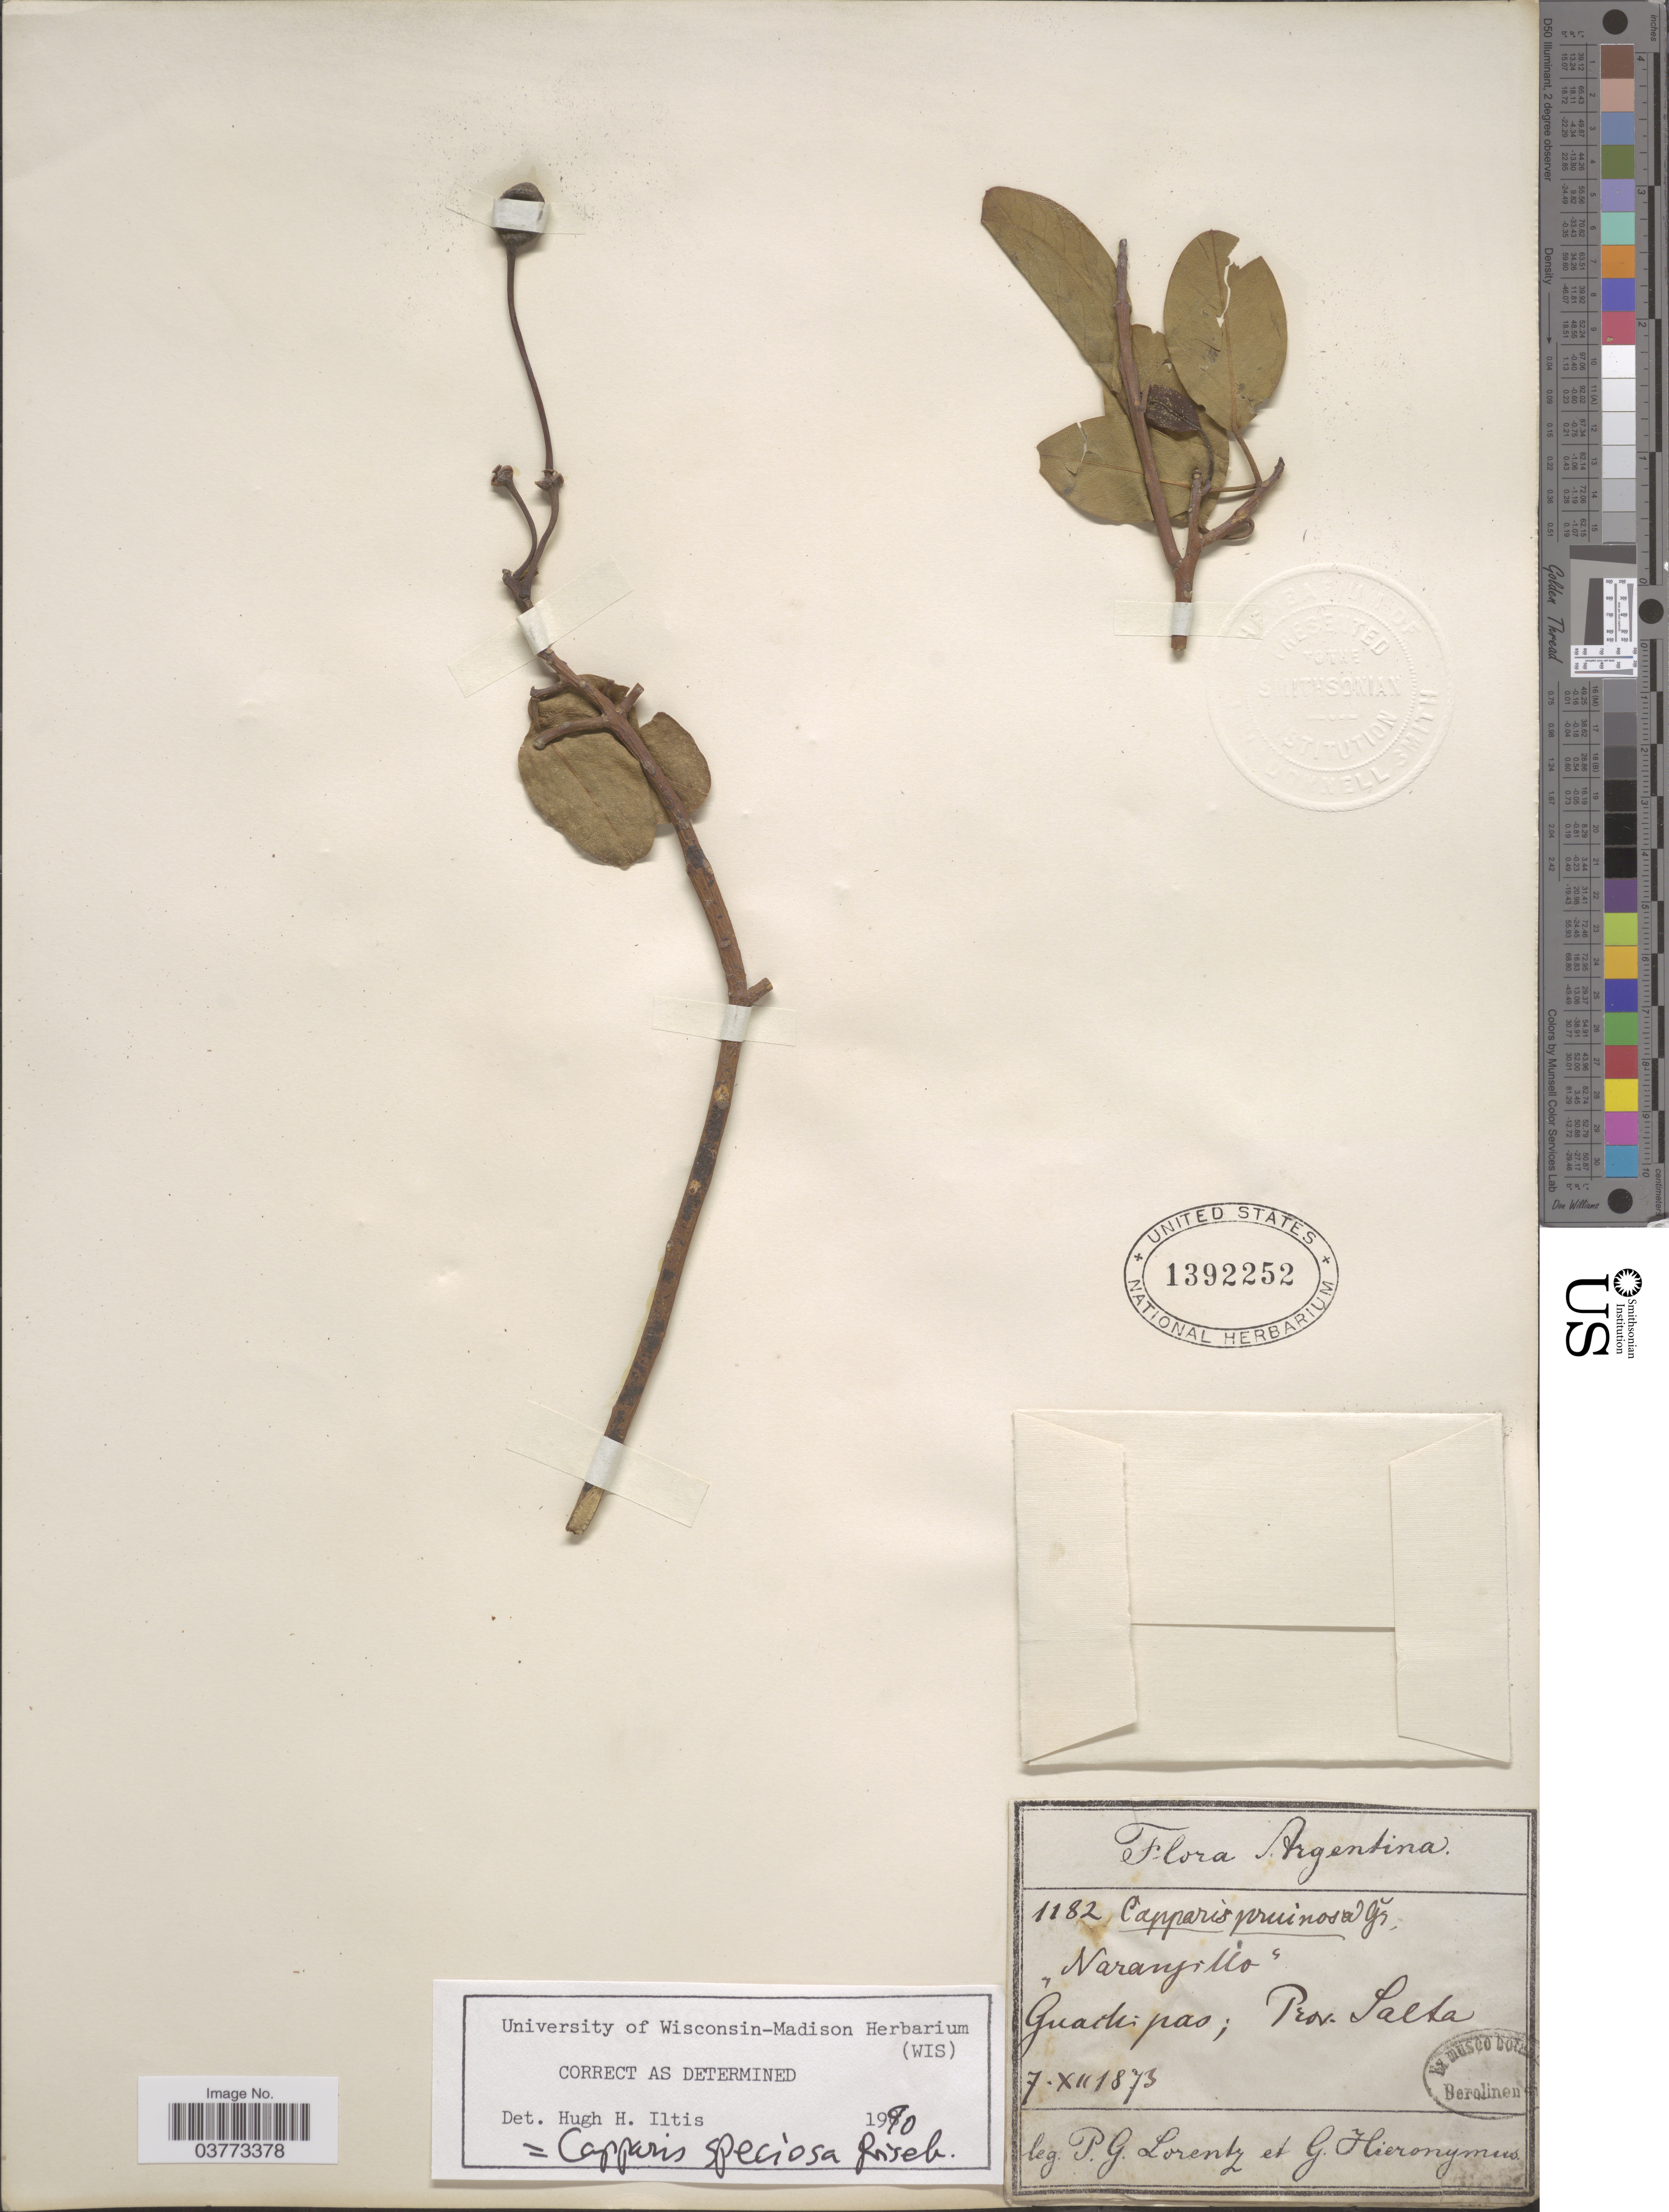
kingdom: Plantae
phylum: Tracheophyta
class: Magnoliopsida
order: Brassicales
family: Capparaceae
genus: Anisocapparis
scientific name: Anisocapparis speciosa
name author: (Griseb.) Cornejo & Iltis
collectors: P. G. Lorentz & G. H. Hieronymus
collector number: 1182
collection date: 1873-12-07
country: Argentina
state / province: Salta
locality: Guachipas.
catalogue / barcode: US 1392252